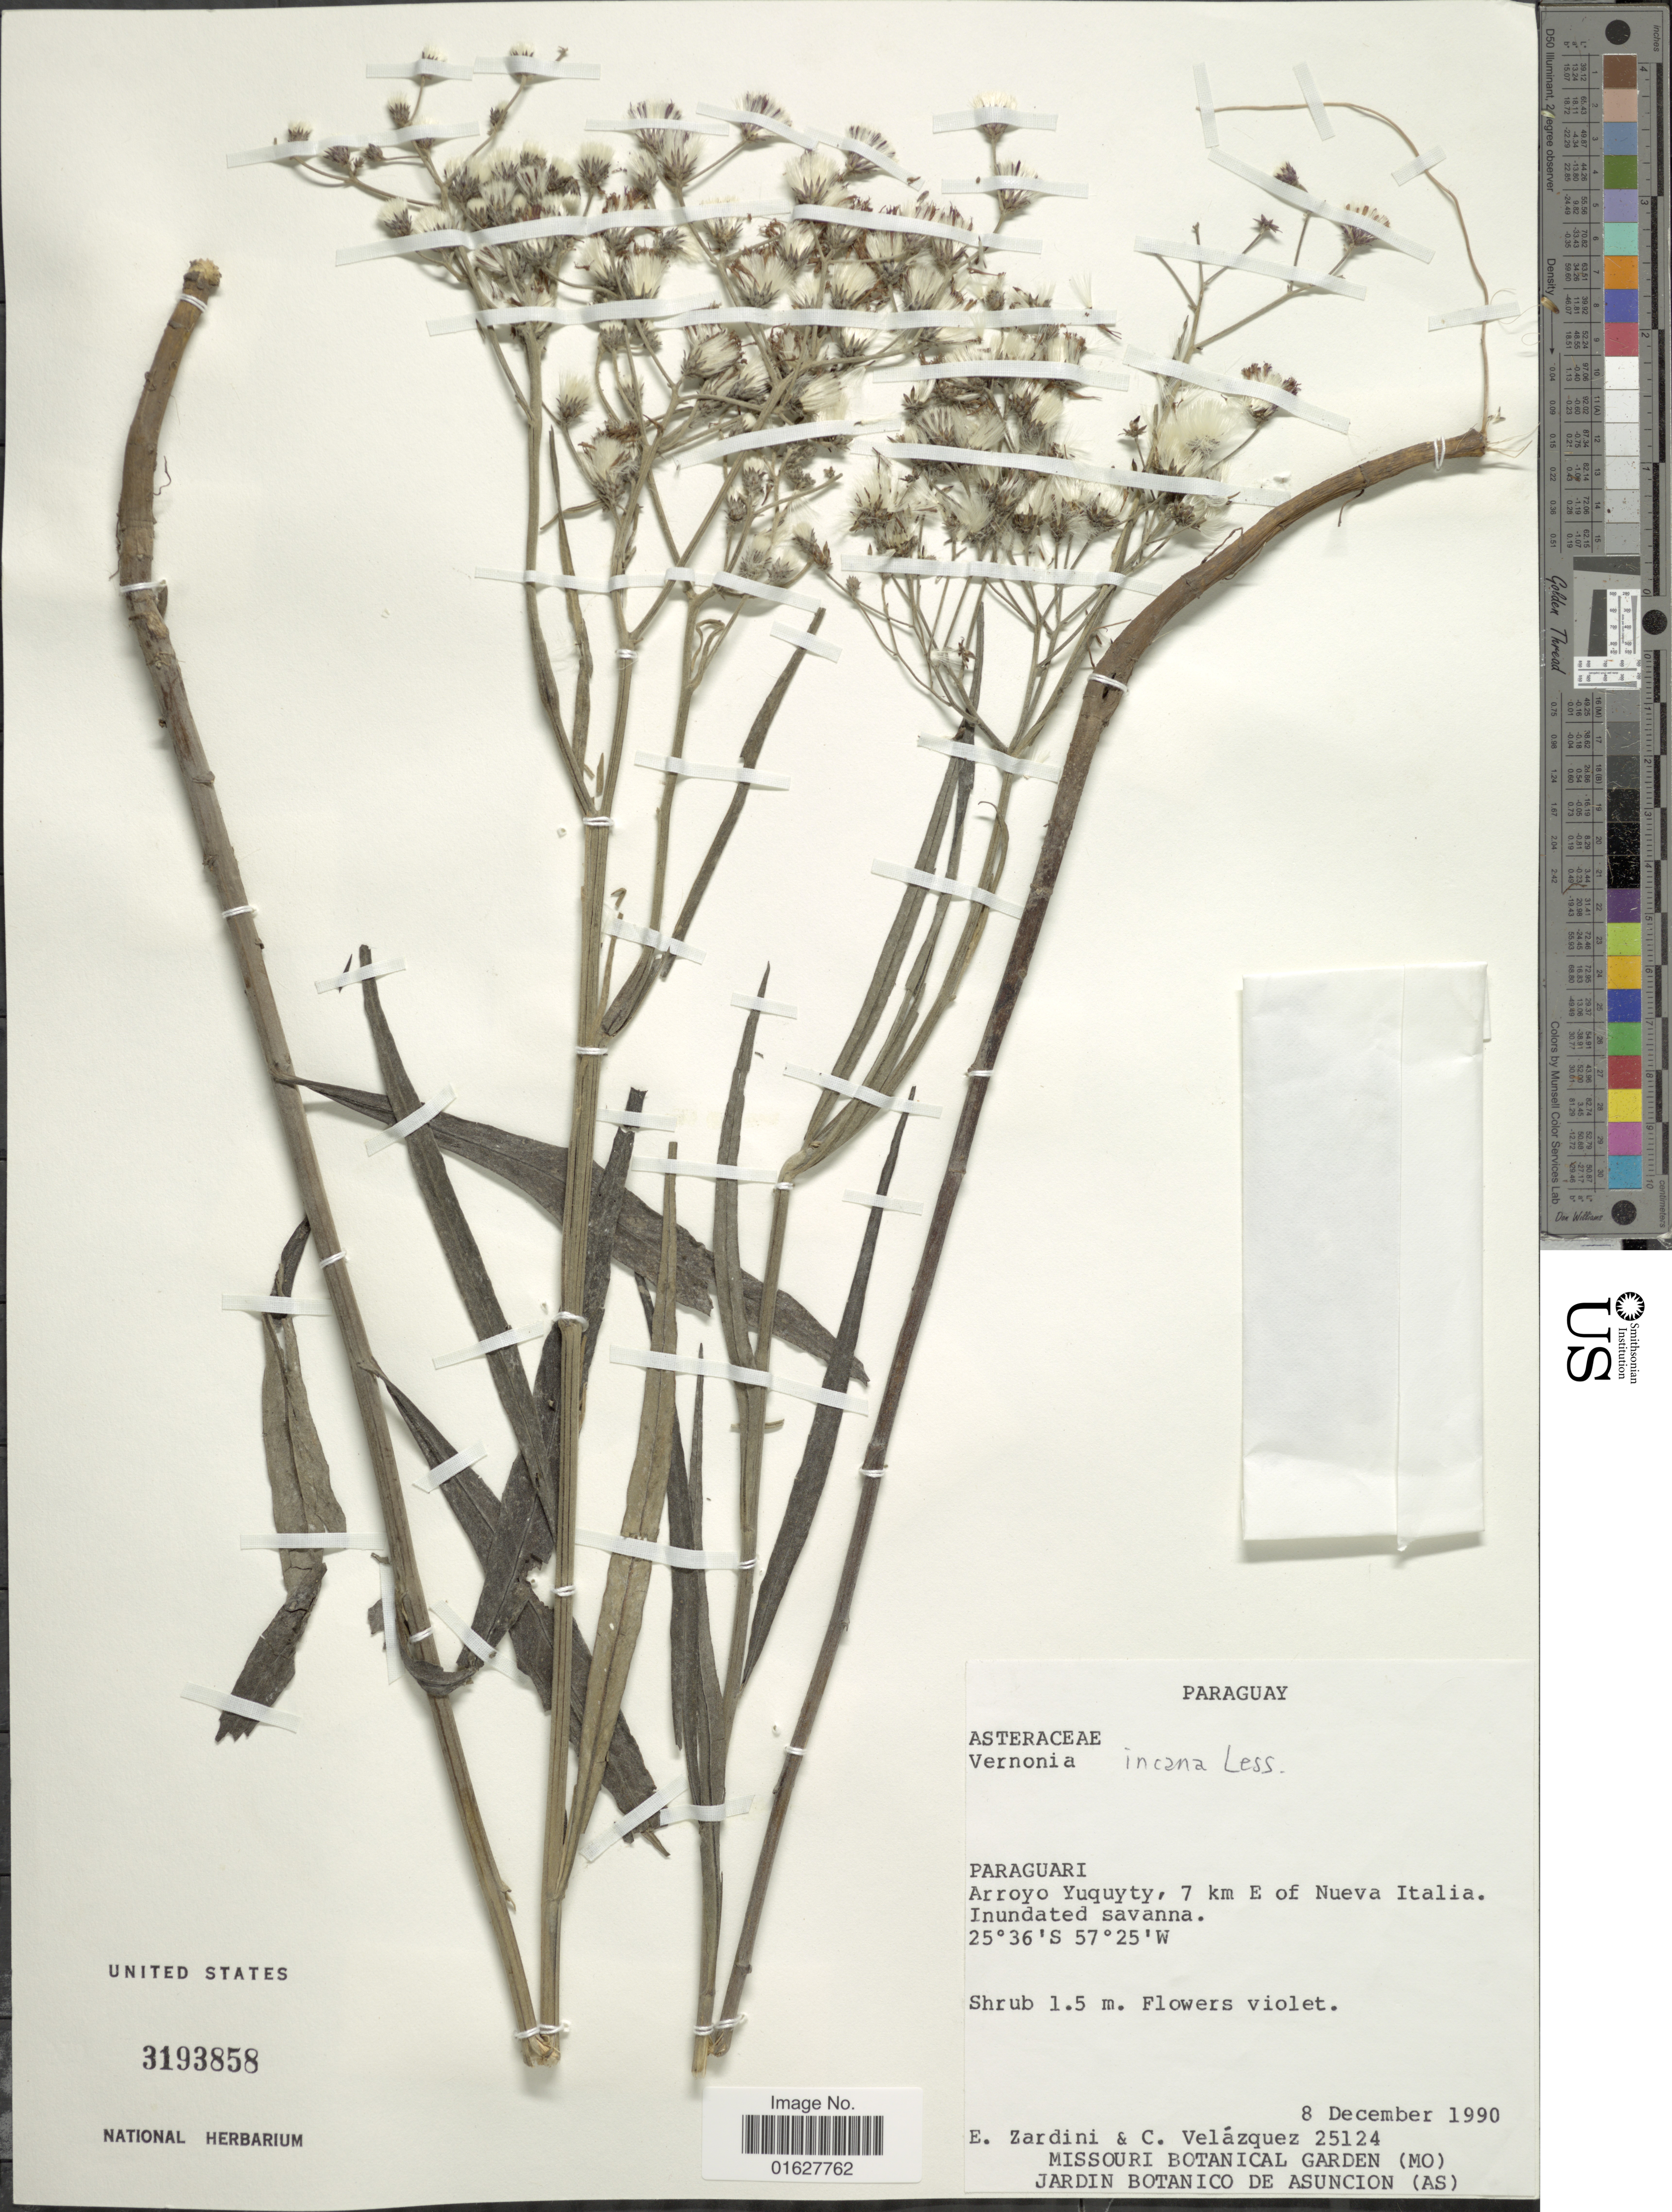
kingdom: Plantae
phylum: Tracheophyta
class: Magnoliopsida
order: Asterales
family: Asteraceae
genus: Vernonia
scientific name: Vernonia incana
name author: Less.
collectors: E. M. Zardini & E. Velazquez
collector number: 25124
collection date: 1990-12-08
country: Paraguay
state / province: Paraguari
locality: Paraguay, Paraguari. Arroyo Yuguyty, 7 km E of Nueva Italia. Savanna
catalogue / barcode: US 3193858